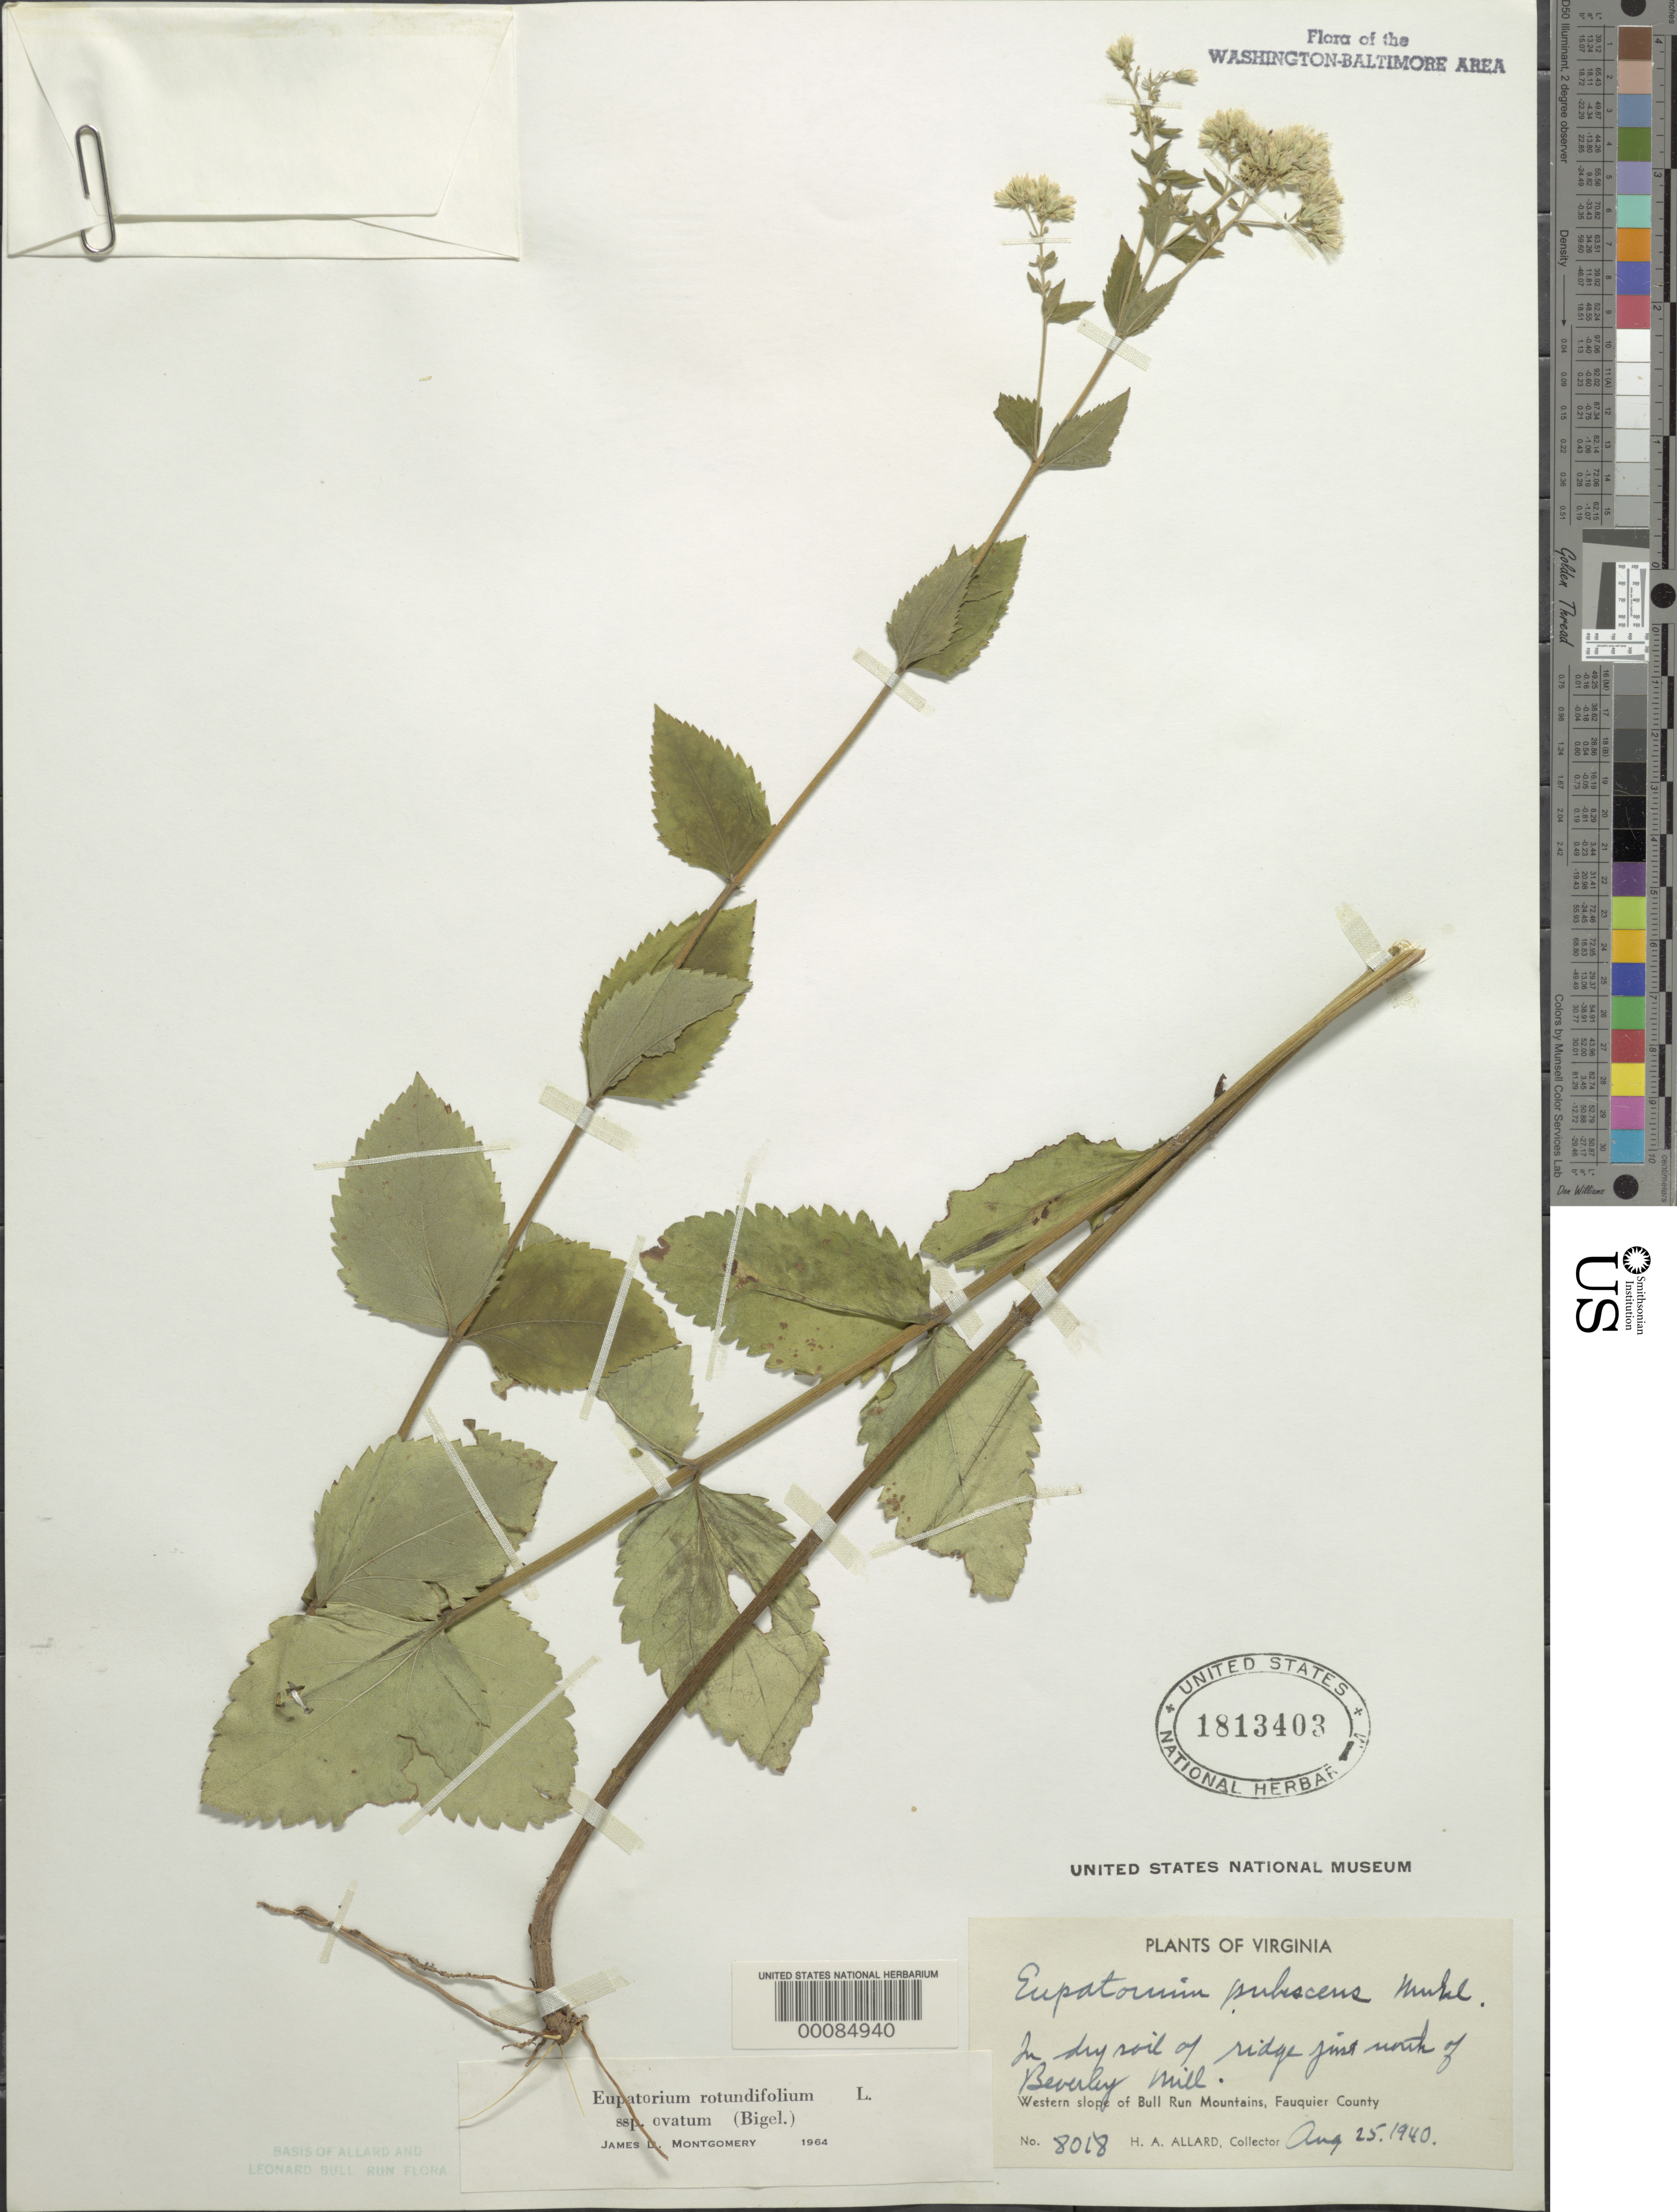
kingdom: Plantae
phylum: Tracheophyta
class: Magnoliopsida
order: Asterales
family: Asteraceae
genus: Eupatorium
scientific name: Eupatorium rotundifolium var. ovatum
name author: (Bigelow) J.D. Montgom. & Fairbrothers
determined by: Montgomery, J. D.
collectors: H. A. Allard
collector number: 8018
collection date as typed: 25 Aug 1940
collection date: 1940-08-25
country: United States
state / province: Virginia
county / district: Fauquier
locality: North of Beverley Mill western slope of Bull Run Mountains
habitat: Dry soil of ridge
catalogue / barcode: US 1813403